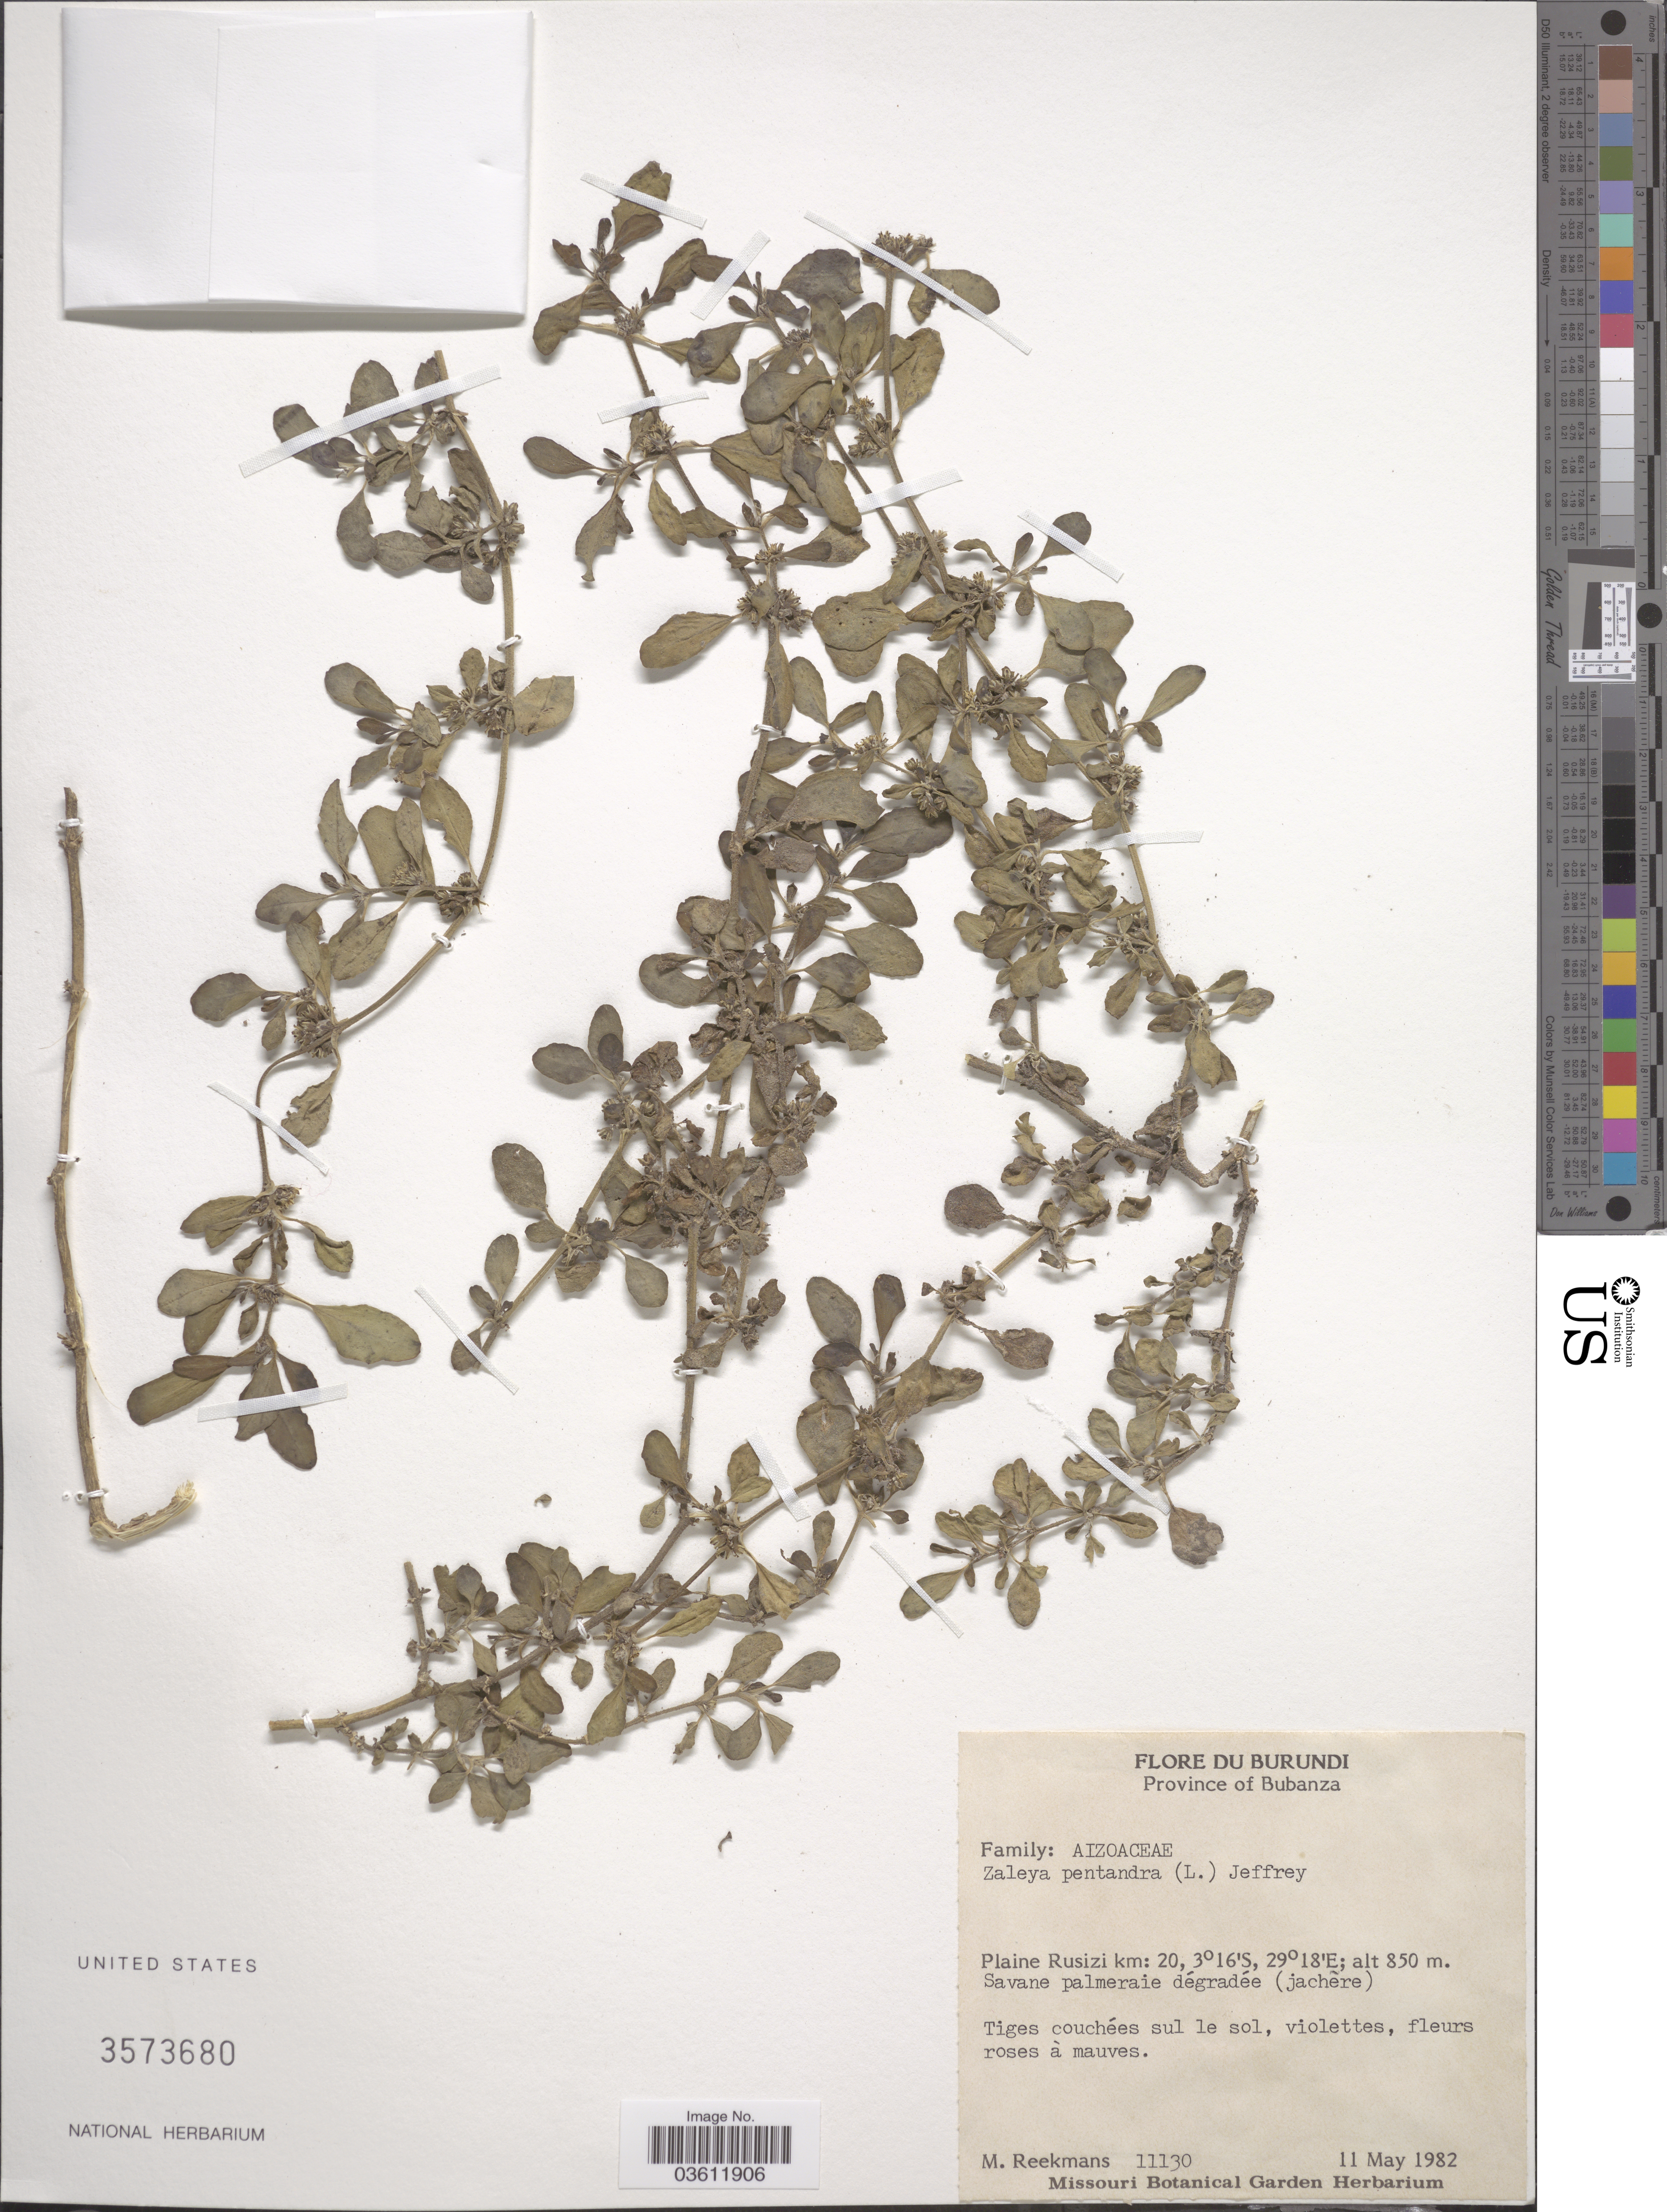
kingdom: Plantae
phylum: Tracheophyta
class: Magnoliopsida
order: Caryophyllales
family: Aizoaceae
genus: Zaleya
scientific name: Zaleya pentandra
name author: (L.) C. Jeffrey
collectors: M. Reekmans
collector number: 11130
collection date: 1982-05-11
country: Burundi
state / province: Bubanza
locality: Plaine Rusizi km: 20. Savane palmeraie dégradée (jachere).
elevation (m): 850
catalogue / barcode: US 3573680